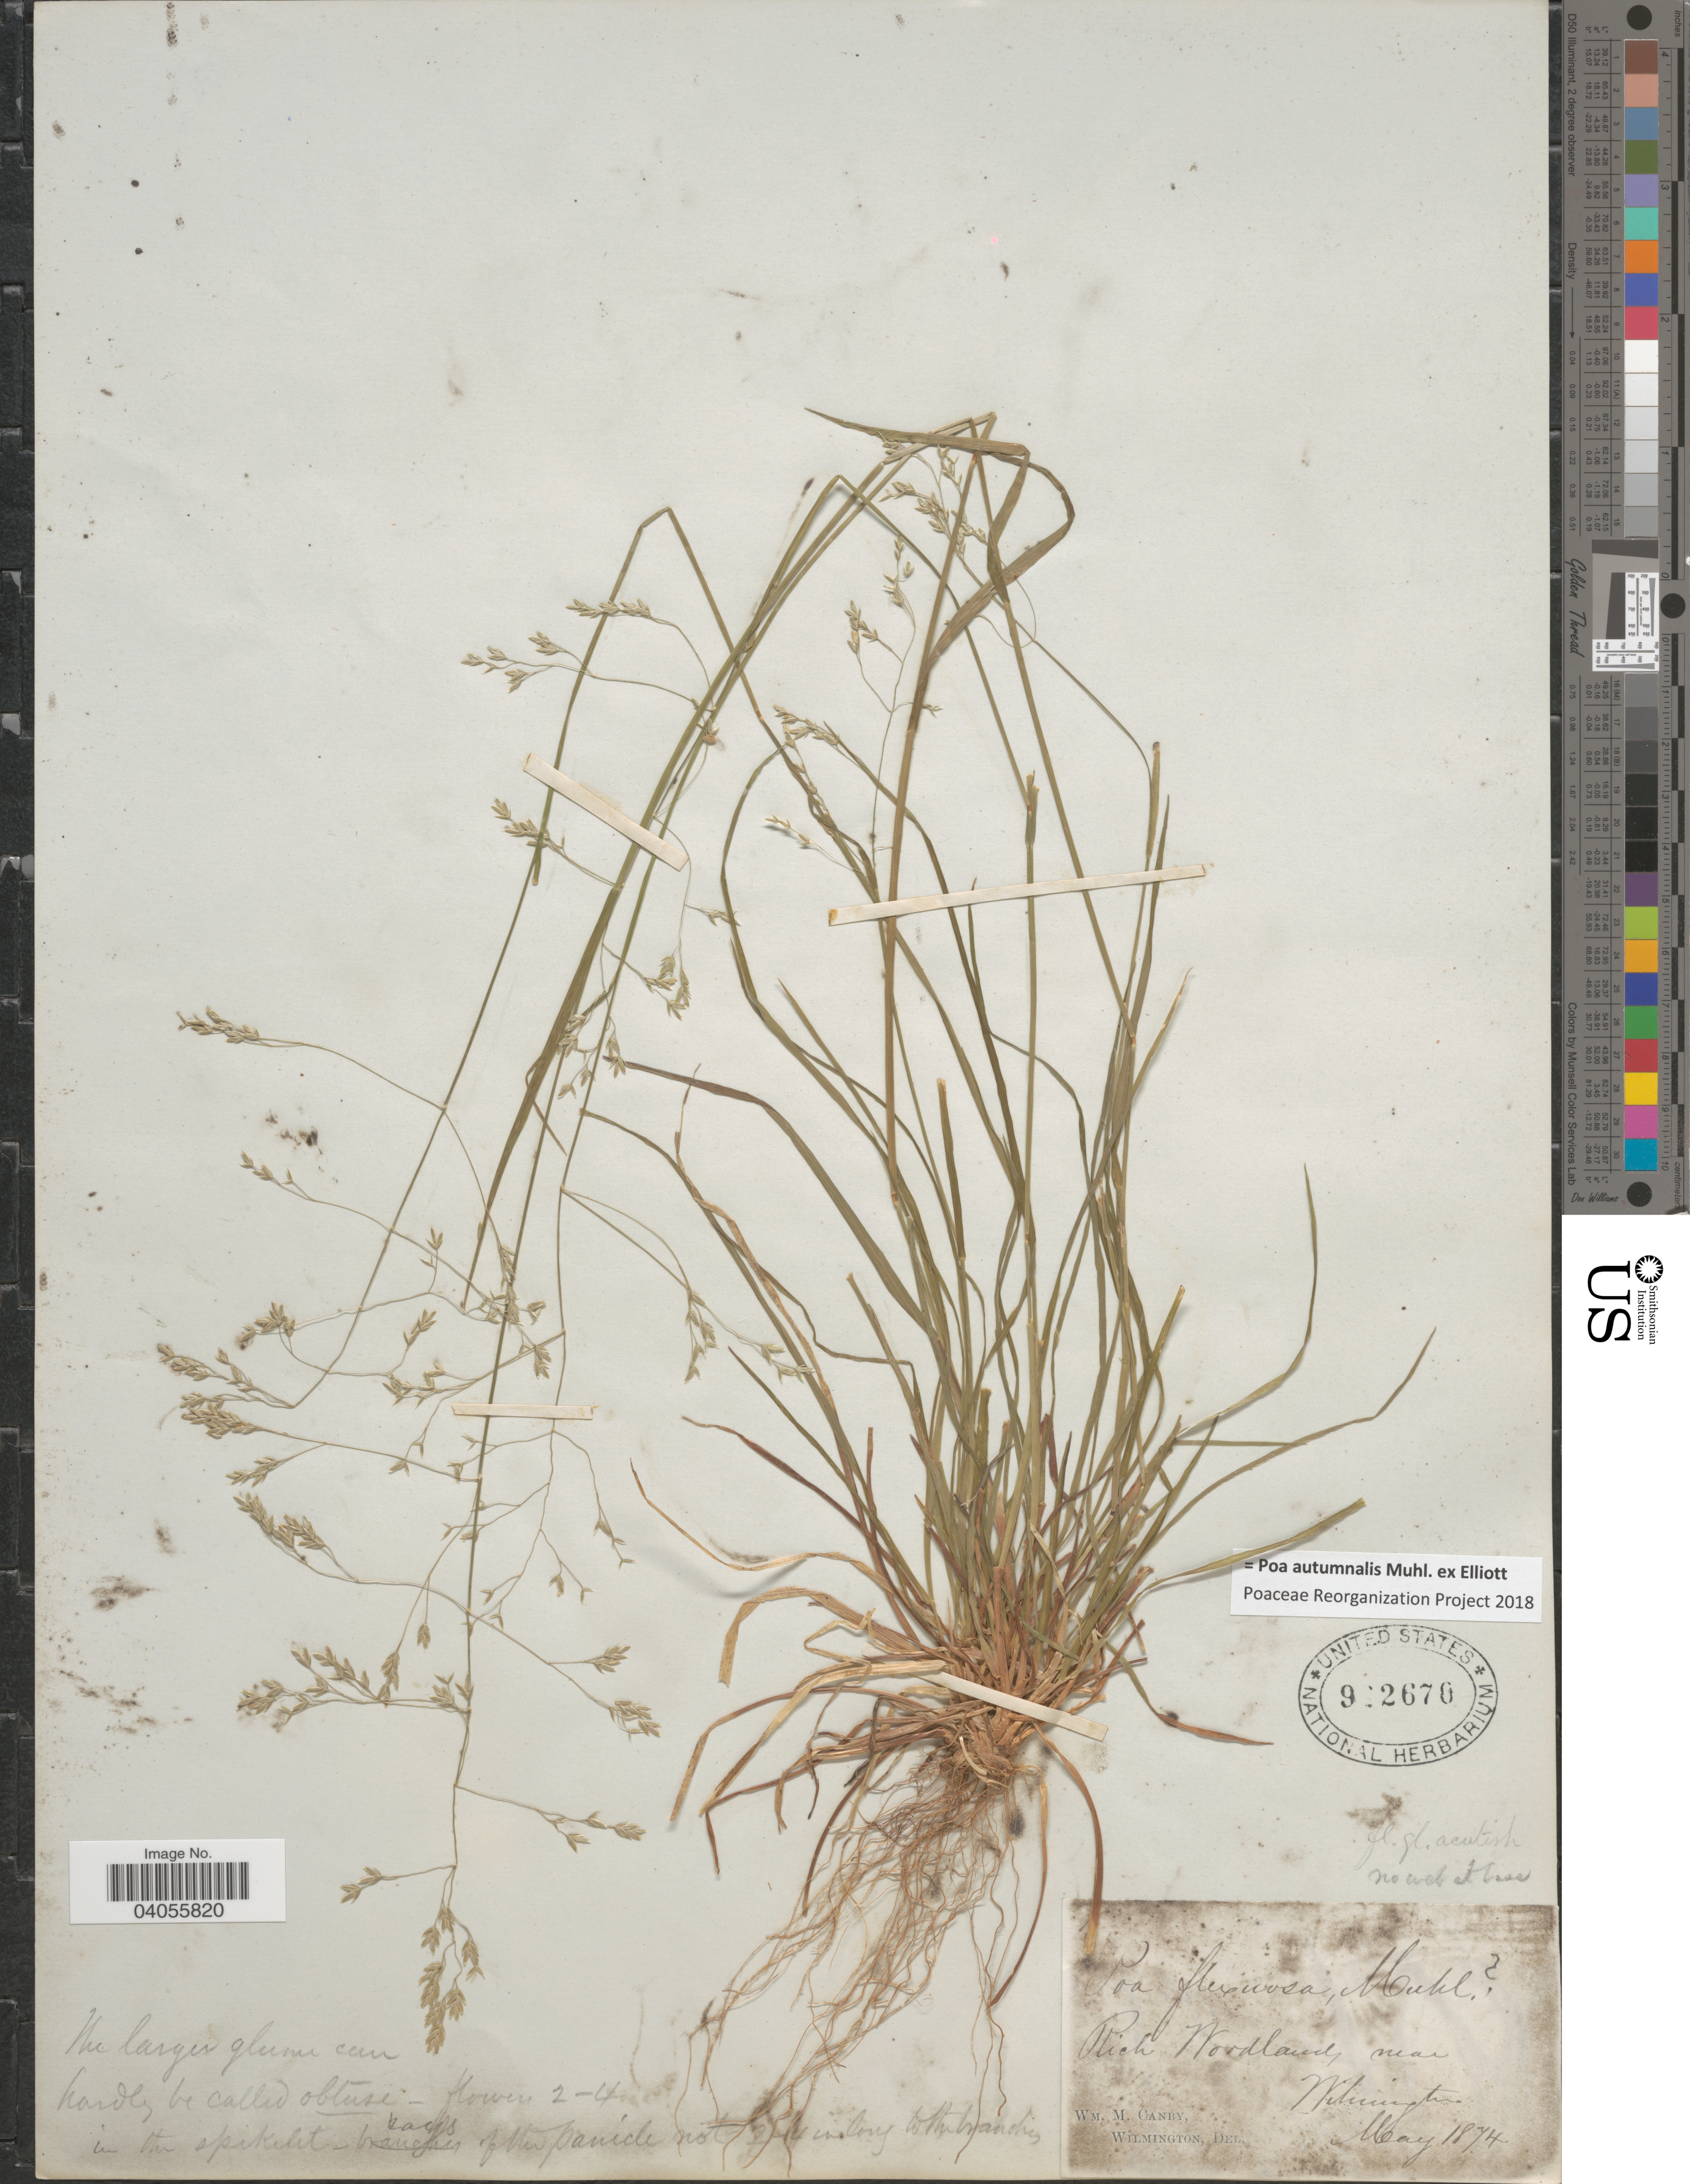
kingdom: Plantae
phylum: Tracheophyta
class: Liliopsida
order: Poales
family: Poaceae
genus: Poa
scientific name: Poa autumnalis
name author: Muhl. ex Elliott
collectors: W. M. Canby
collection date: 1874-05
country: United States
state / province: Delaware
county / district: New Castle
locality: Rich Woodland near Wilmington.